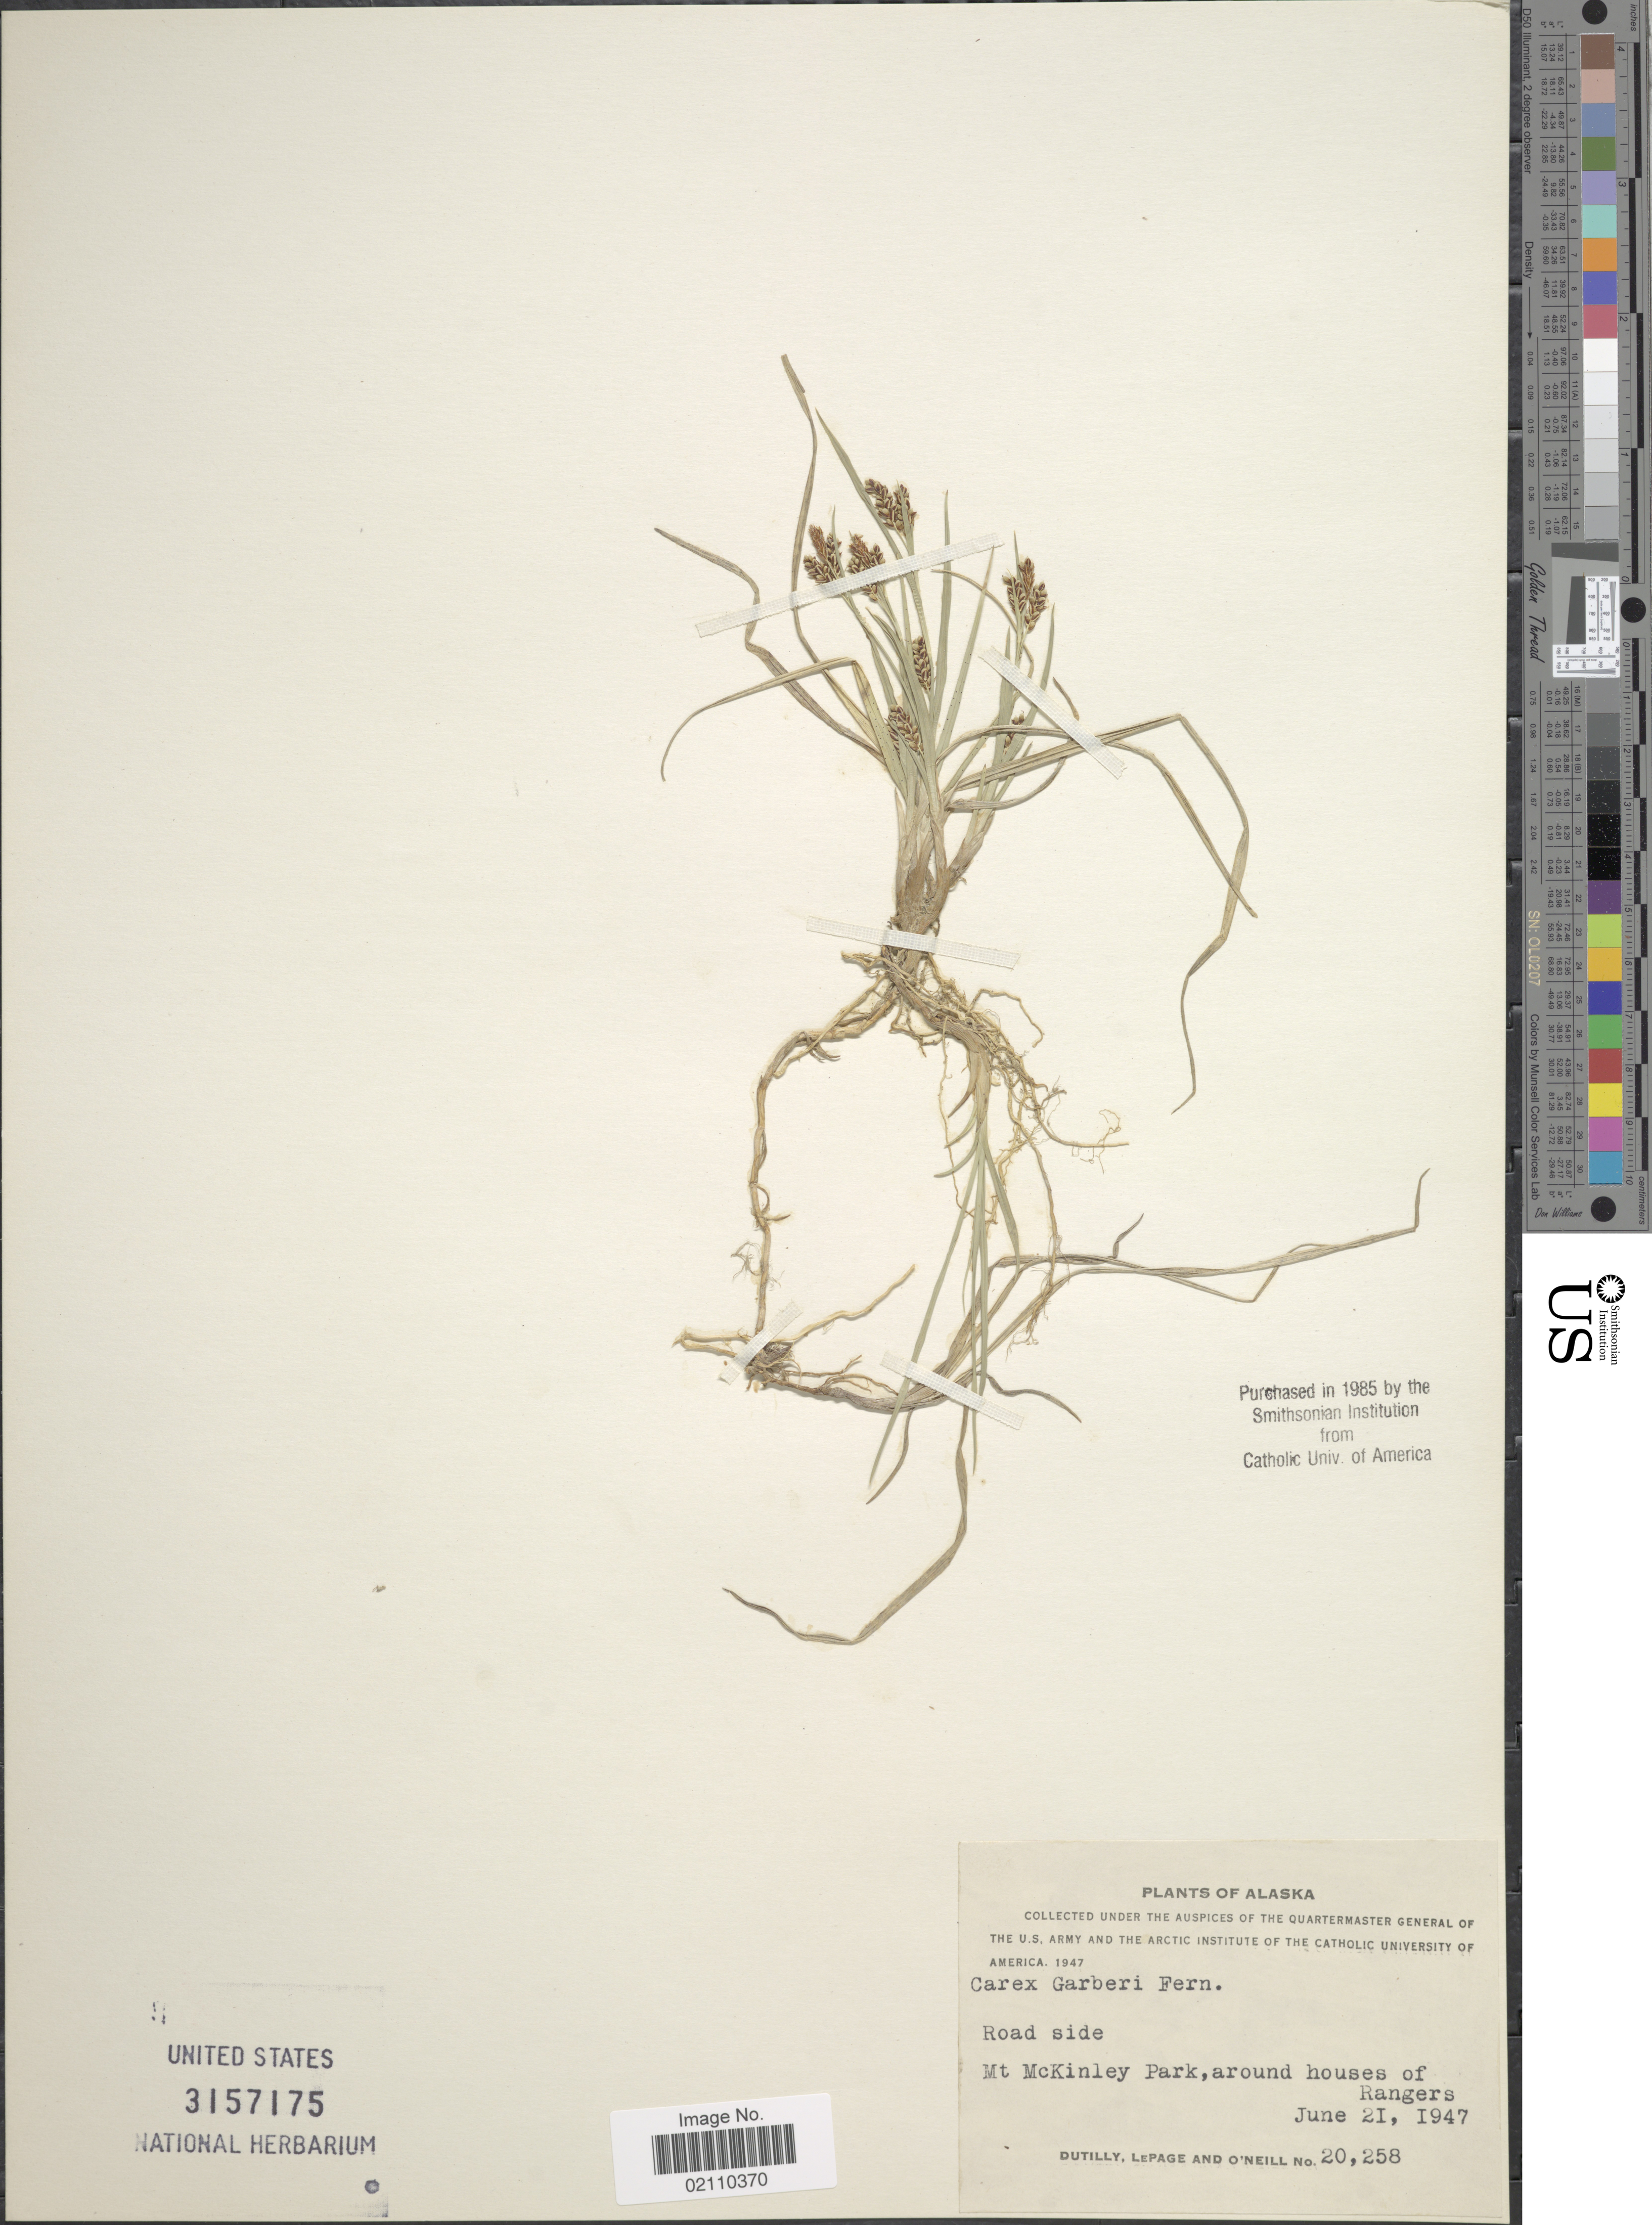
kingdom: Plantae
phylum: Tracheophyta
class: Liliopsida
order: Poales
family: Cyperaceae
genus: Carex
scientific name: Carex garberi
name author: Fernald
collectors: -. Dutilly, -. LePage & -. O'Neill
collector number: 20258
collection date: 1947-06-21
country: United States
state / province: Alaska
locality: Road side, Mt.McKinley Park, around houses of Rangers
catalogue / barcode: US 3157175